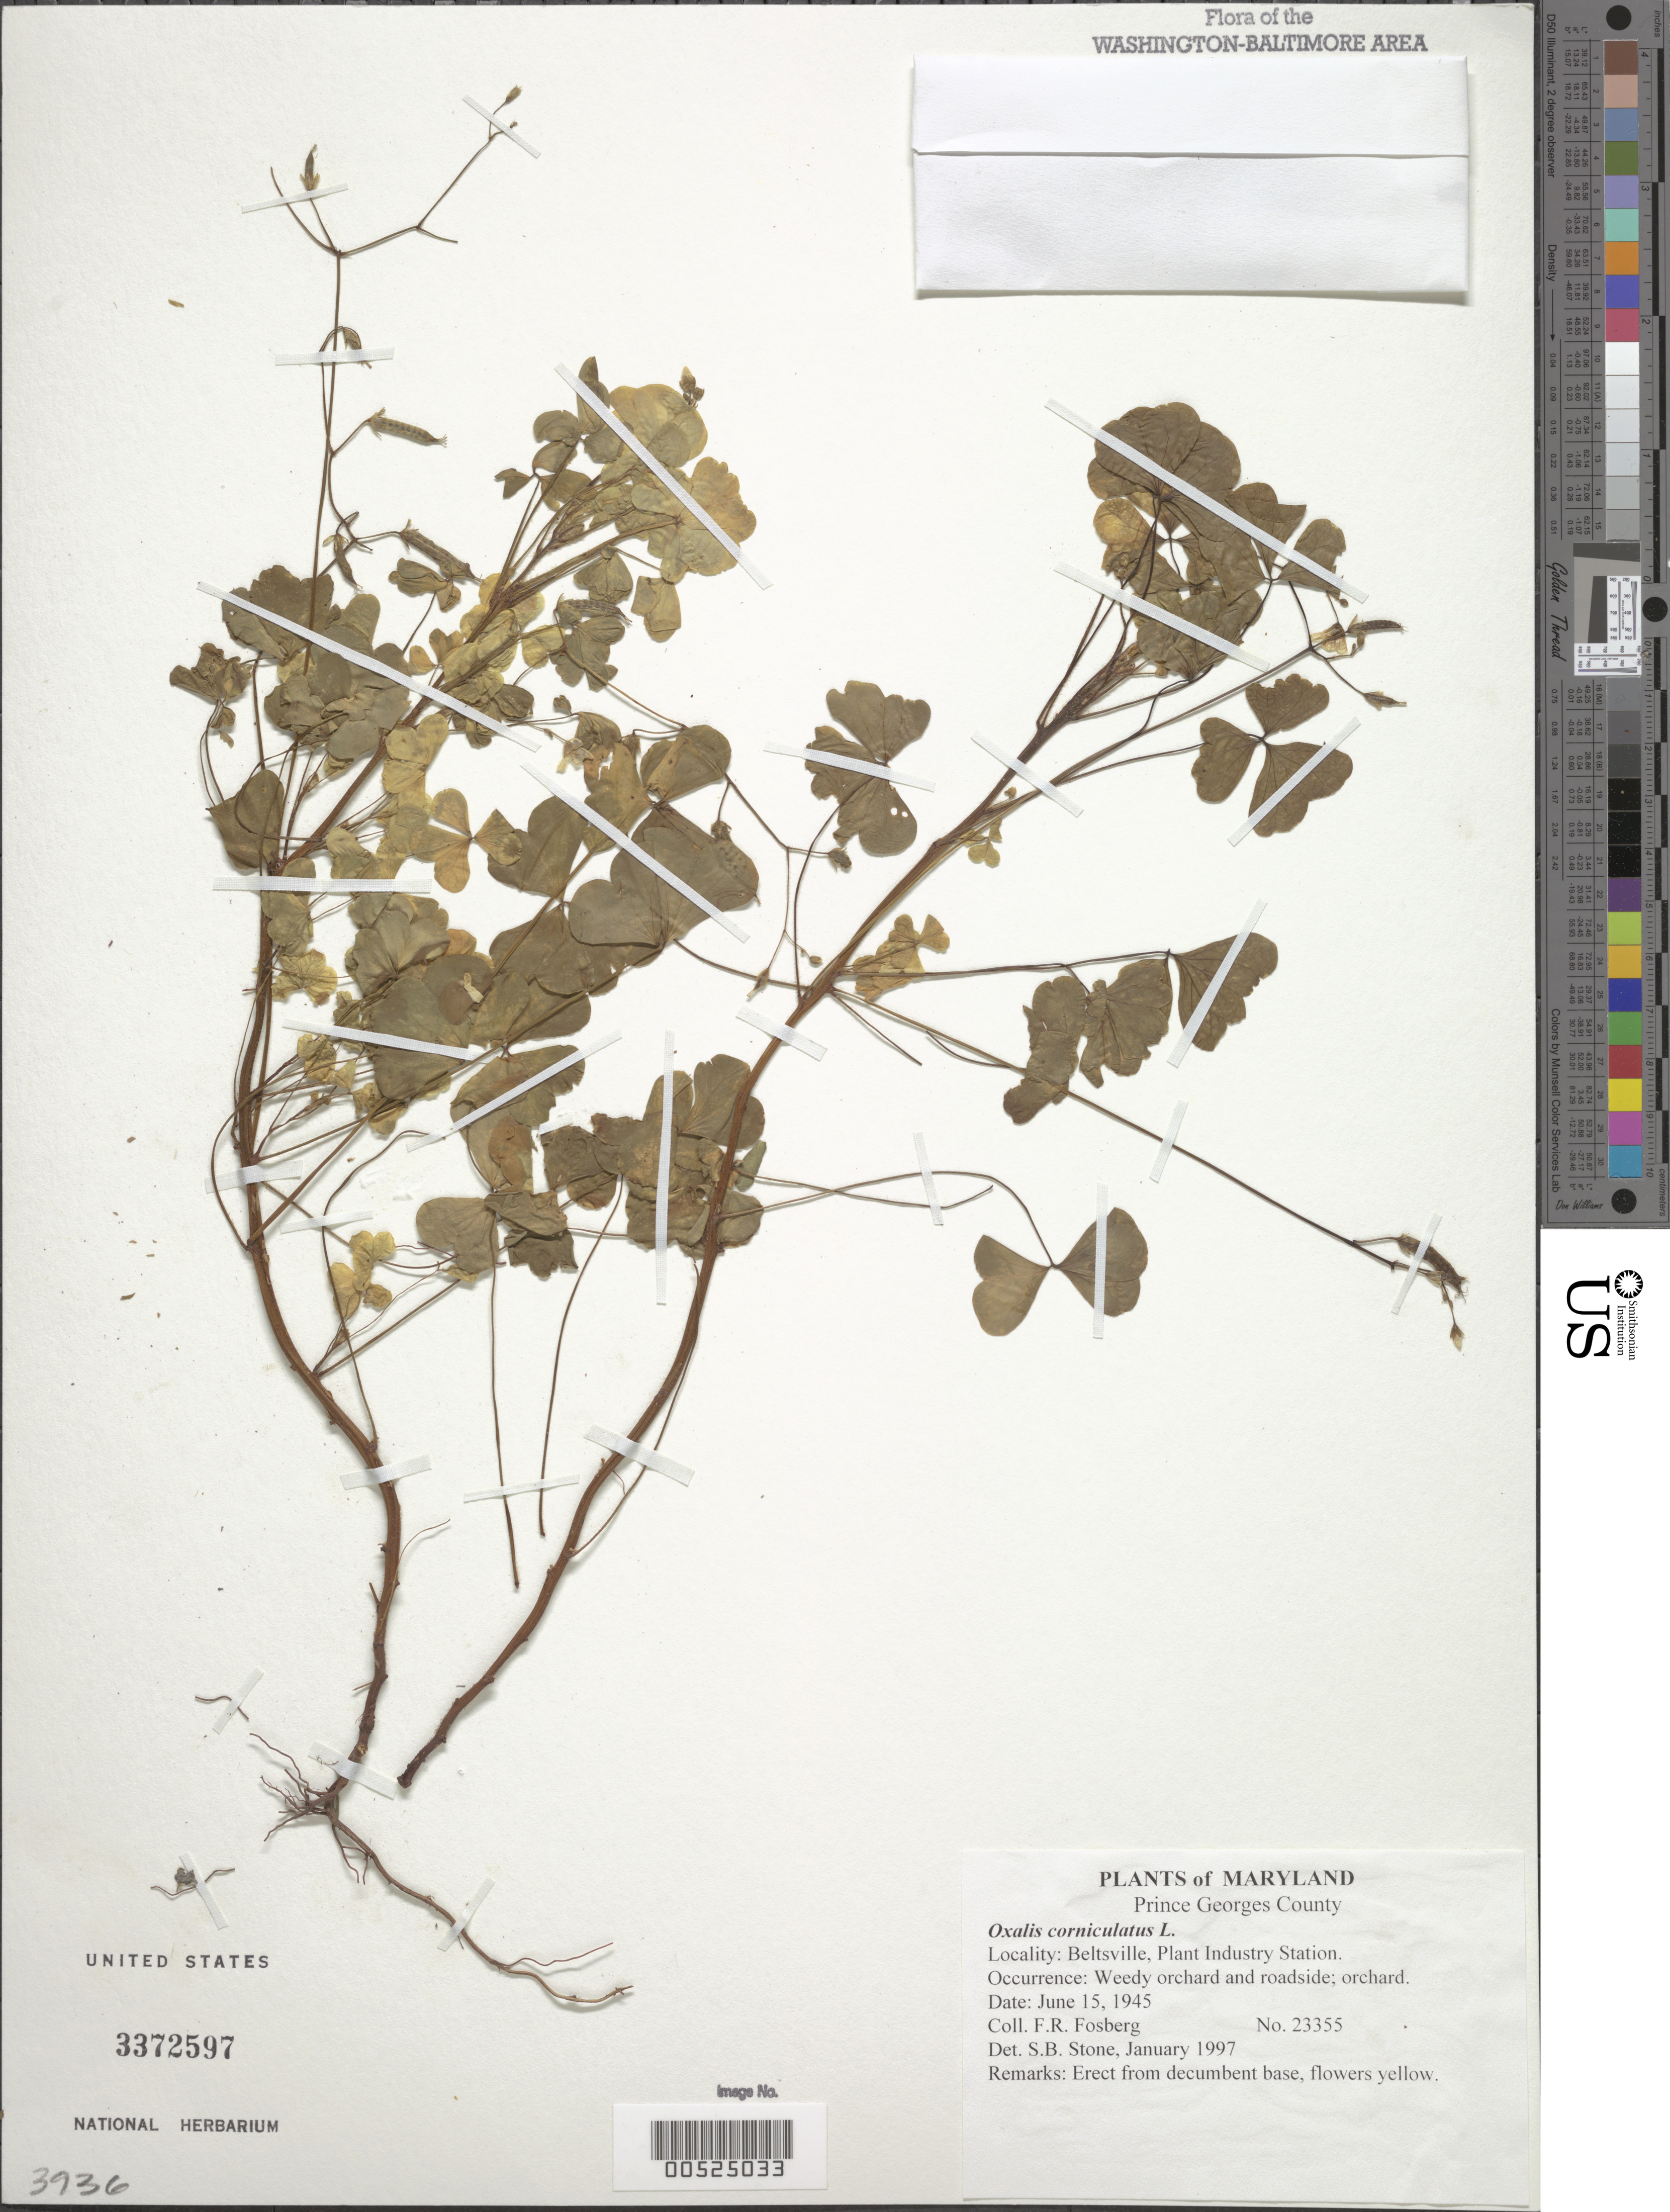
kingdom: Plantae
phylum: Tracheophyta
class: Magnoliopsida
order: Oxalidales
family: Oxalidaceae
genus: Oxalis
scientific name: Oxalis corniculata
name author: L.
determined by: Stone, S. B.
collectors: F. R. Fosberg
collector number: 23355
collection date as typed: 15 Jun 1945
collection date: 1945-06-15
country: United States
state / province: Maryland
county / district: Prince George's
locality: Beltsville, Plant Industry Station.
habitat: Weedy orchard and roadside; orchard.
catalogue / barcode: US 3372597